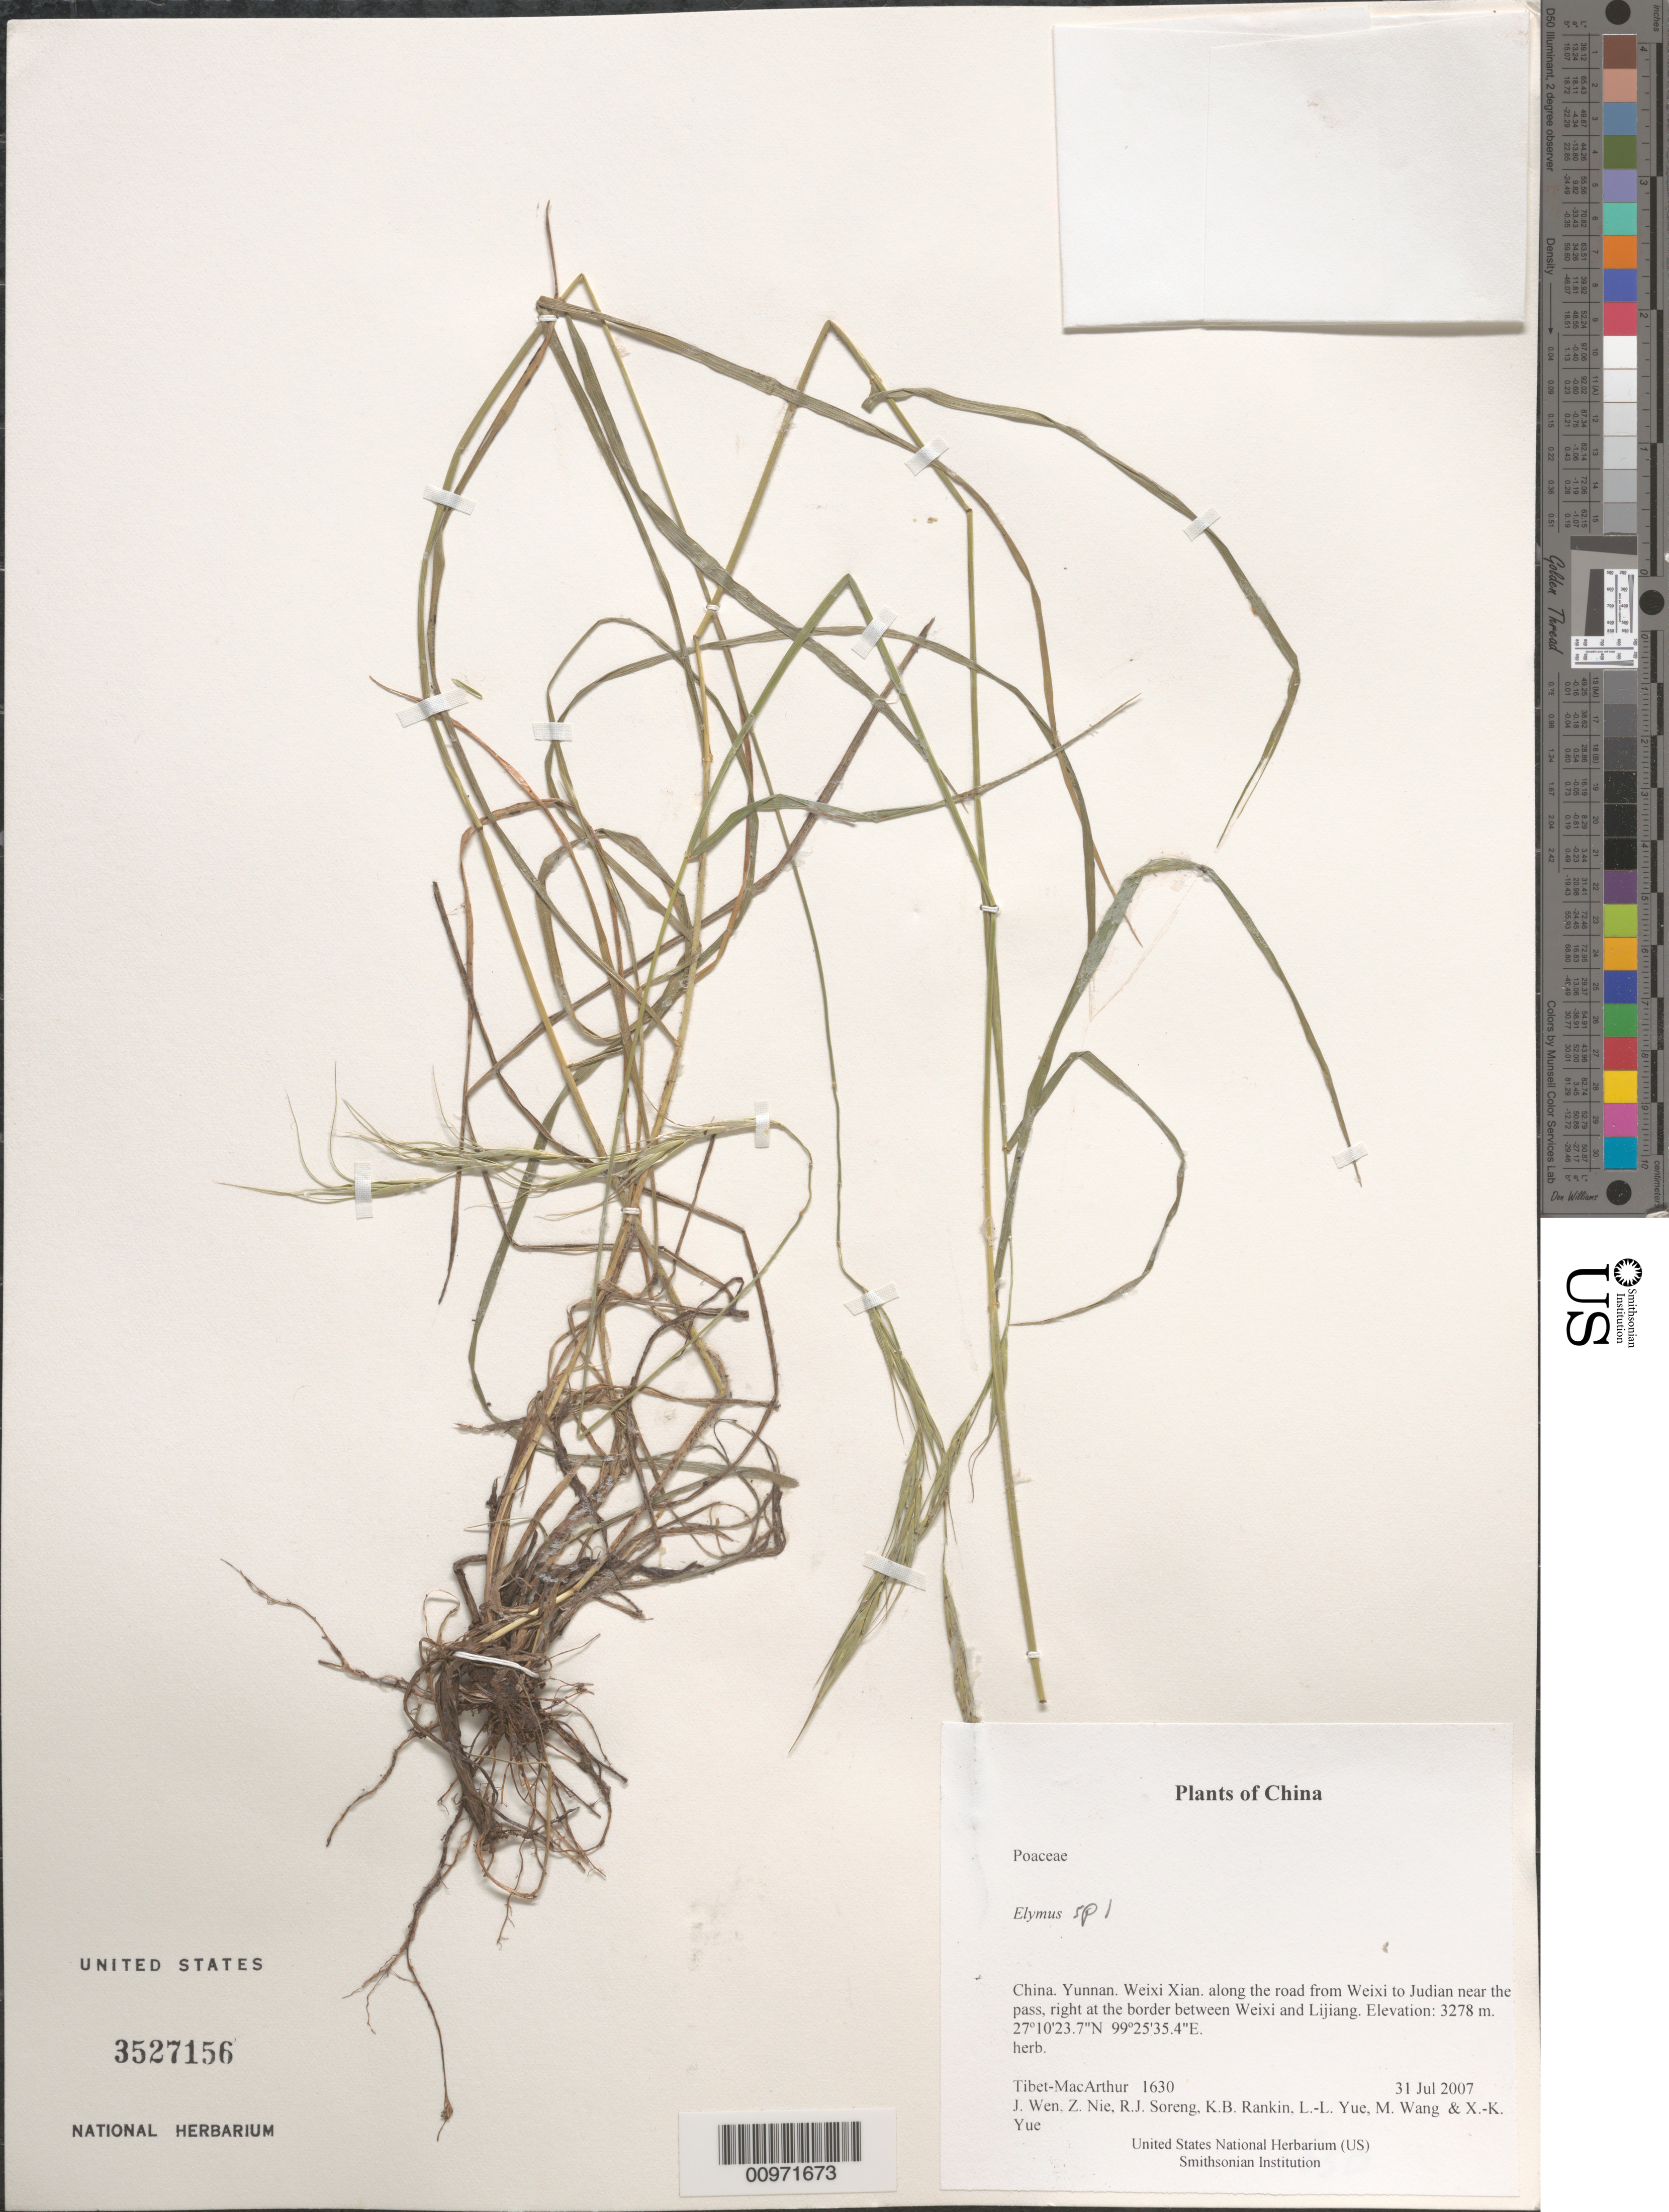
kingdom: Plantae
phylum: Tracheophyta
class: Liliopsida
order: Poales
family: Poaceae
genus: Elymus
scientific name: Elymus sp. 1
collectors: Tibet-MacArthur, J. Wen, Z. Nie, R. J. Soreng, K. Rankin, L. Yue, M. Wang & X. Yue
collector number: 1630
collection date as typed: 31 Jul 2007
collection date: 2007-07-31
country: China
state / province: Yunnan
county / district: Weixi Xian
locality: along the road from Weixi to Judian near the pass, right at the border between Weixi and Lijiang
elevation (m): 3278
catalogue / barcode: US 3527156